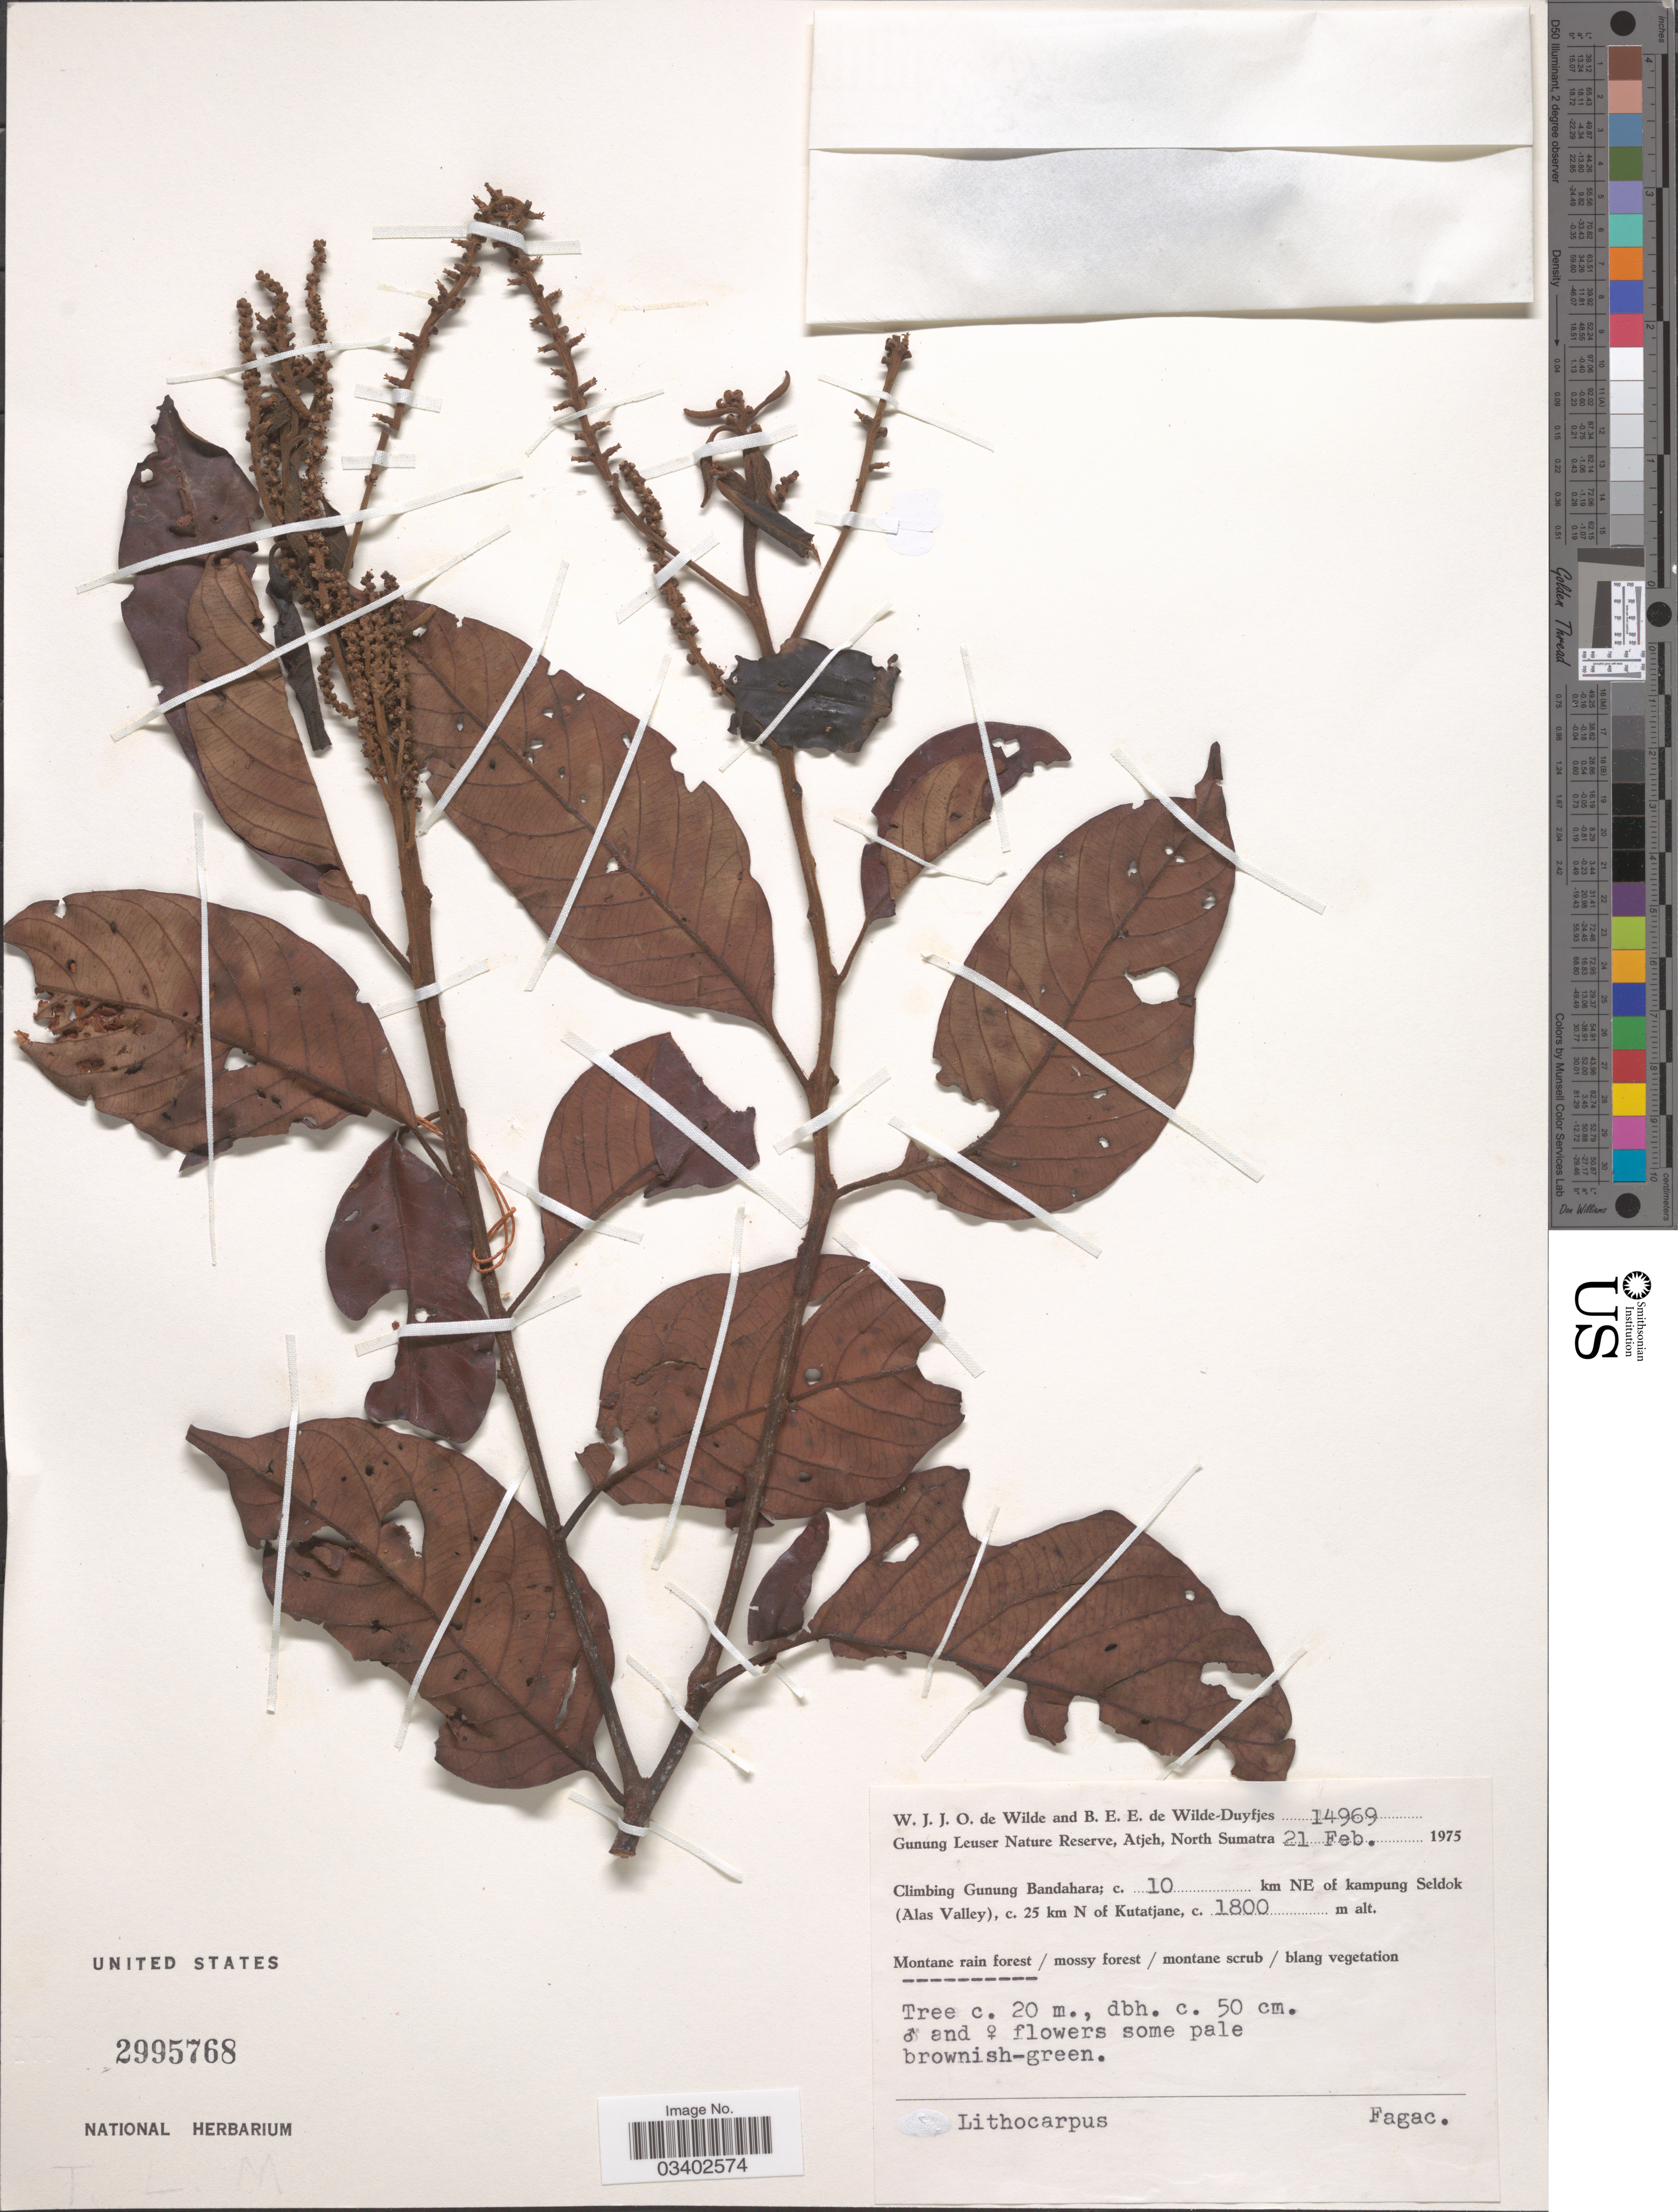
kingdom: Plantae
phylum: Tracheophyta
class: Magnoliopsida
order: Fagales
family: Fagaceae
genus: Lithocarpus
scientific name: Lithocarpus sp.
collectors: W. J. de Wilde & B. E. de Wilde-Duyfjes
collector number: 14969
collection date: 1975-02-21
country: Indonesia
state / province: Sumatra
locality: Gunung Leuser Nature Reserve, Atjeh, North Sumatra. Climbing Gunung Bandahara; c. 10 km NE of kampung Seldok (Alas Valley), c. 25 km N of Kutatjane.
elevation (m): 1800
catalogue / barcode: US 2995768